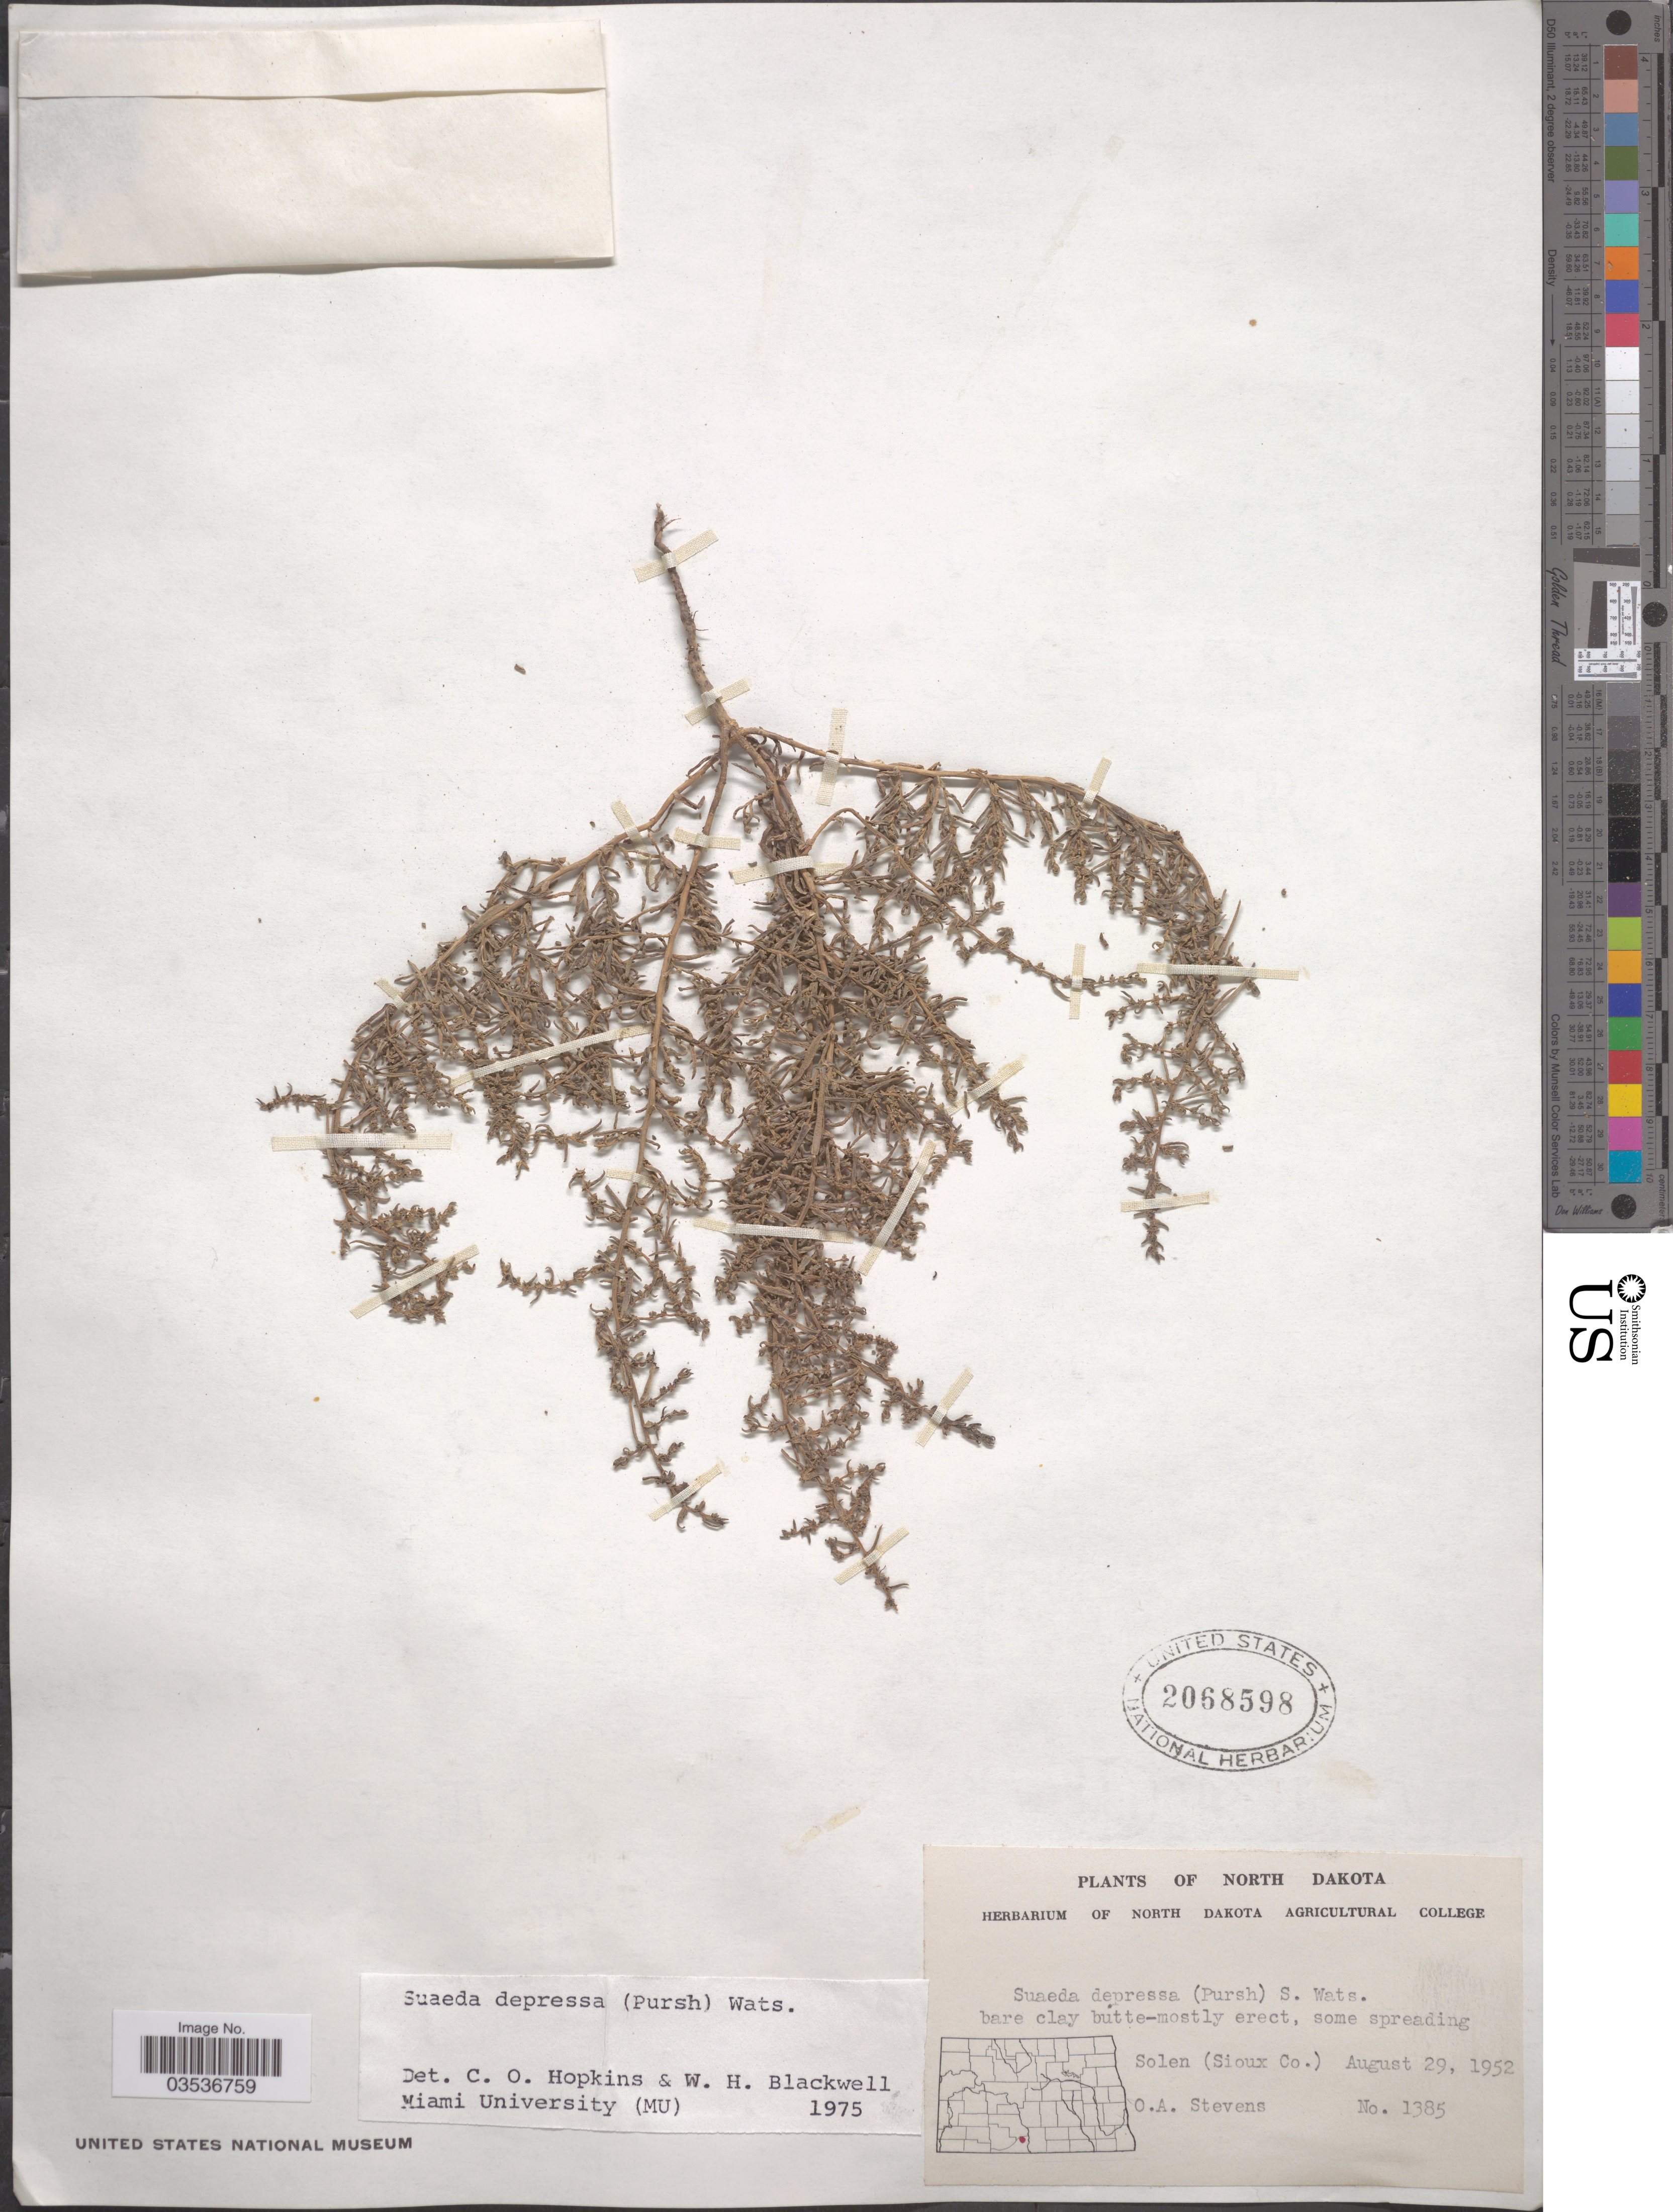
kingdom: Plantae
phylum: Tracheophyta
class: Magnoliopsida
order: Caryophyllales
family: Amaranthaceae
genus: Suaeda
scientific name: Suaeda depressa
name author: (Pursh) S. Watson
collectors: O. A. Stevens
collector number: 1385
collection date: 1952-08-29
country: United States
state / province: North Dakota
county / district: Sioux Co.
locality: Solen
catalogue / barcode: US 2068598